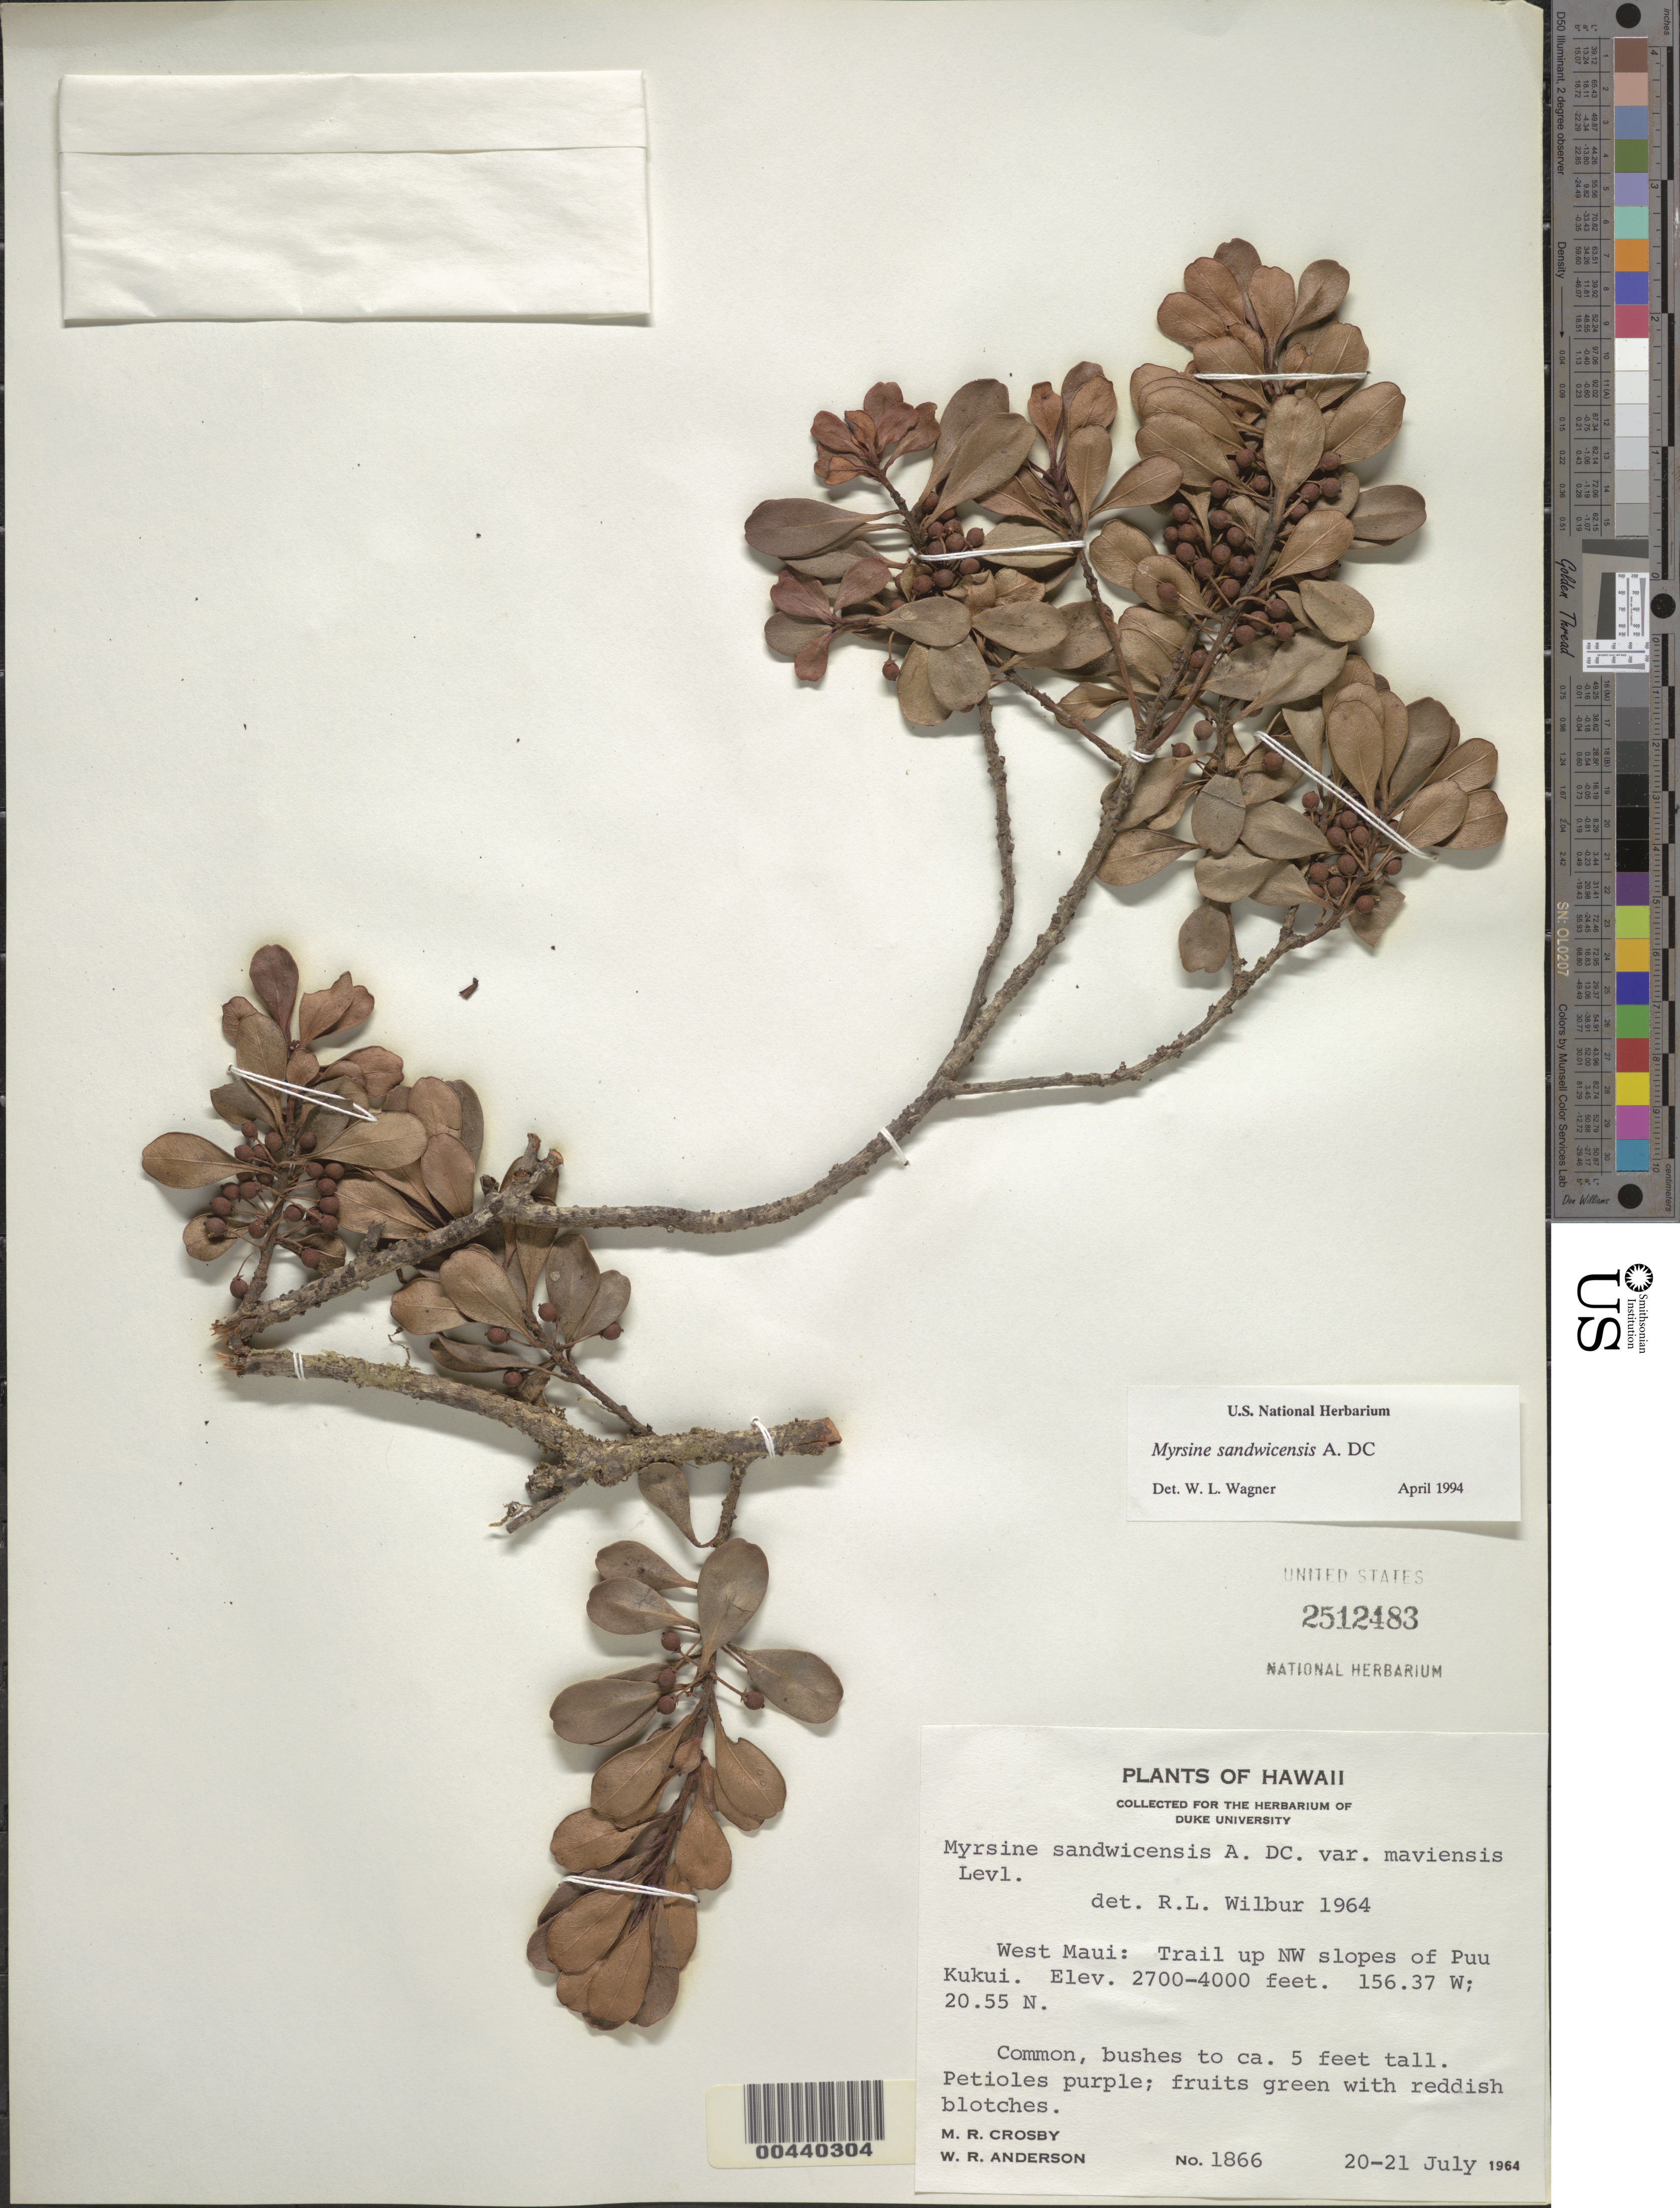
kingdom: Plantae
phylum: Tracheophyta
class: Magnoliopsida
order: Ericales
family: Primulaceae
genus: Myrsine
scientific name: Myrsine sandwicensis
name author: A. DC.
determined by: Wagner, W. L., (BOT), Smithsonian Institution - National Museum of Natural History (UNITED STATES)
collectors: M. R. Crosby & W. R. Anderson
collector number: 1866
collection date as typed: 20 Jul 1964 to 21 Jul 1964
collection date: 1964-07-20/1964-07-21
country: United States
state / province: Hawaii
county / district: Maui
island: Maui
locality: West Maui: Trail up NW slopes of Puu Kukui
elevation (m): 823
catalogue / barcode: US 2512483